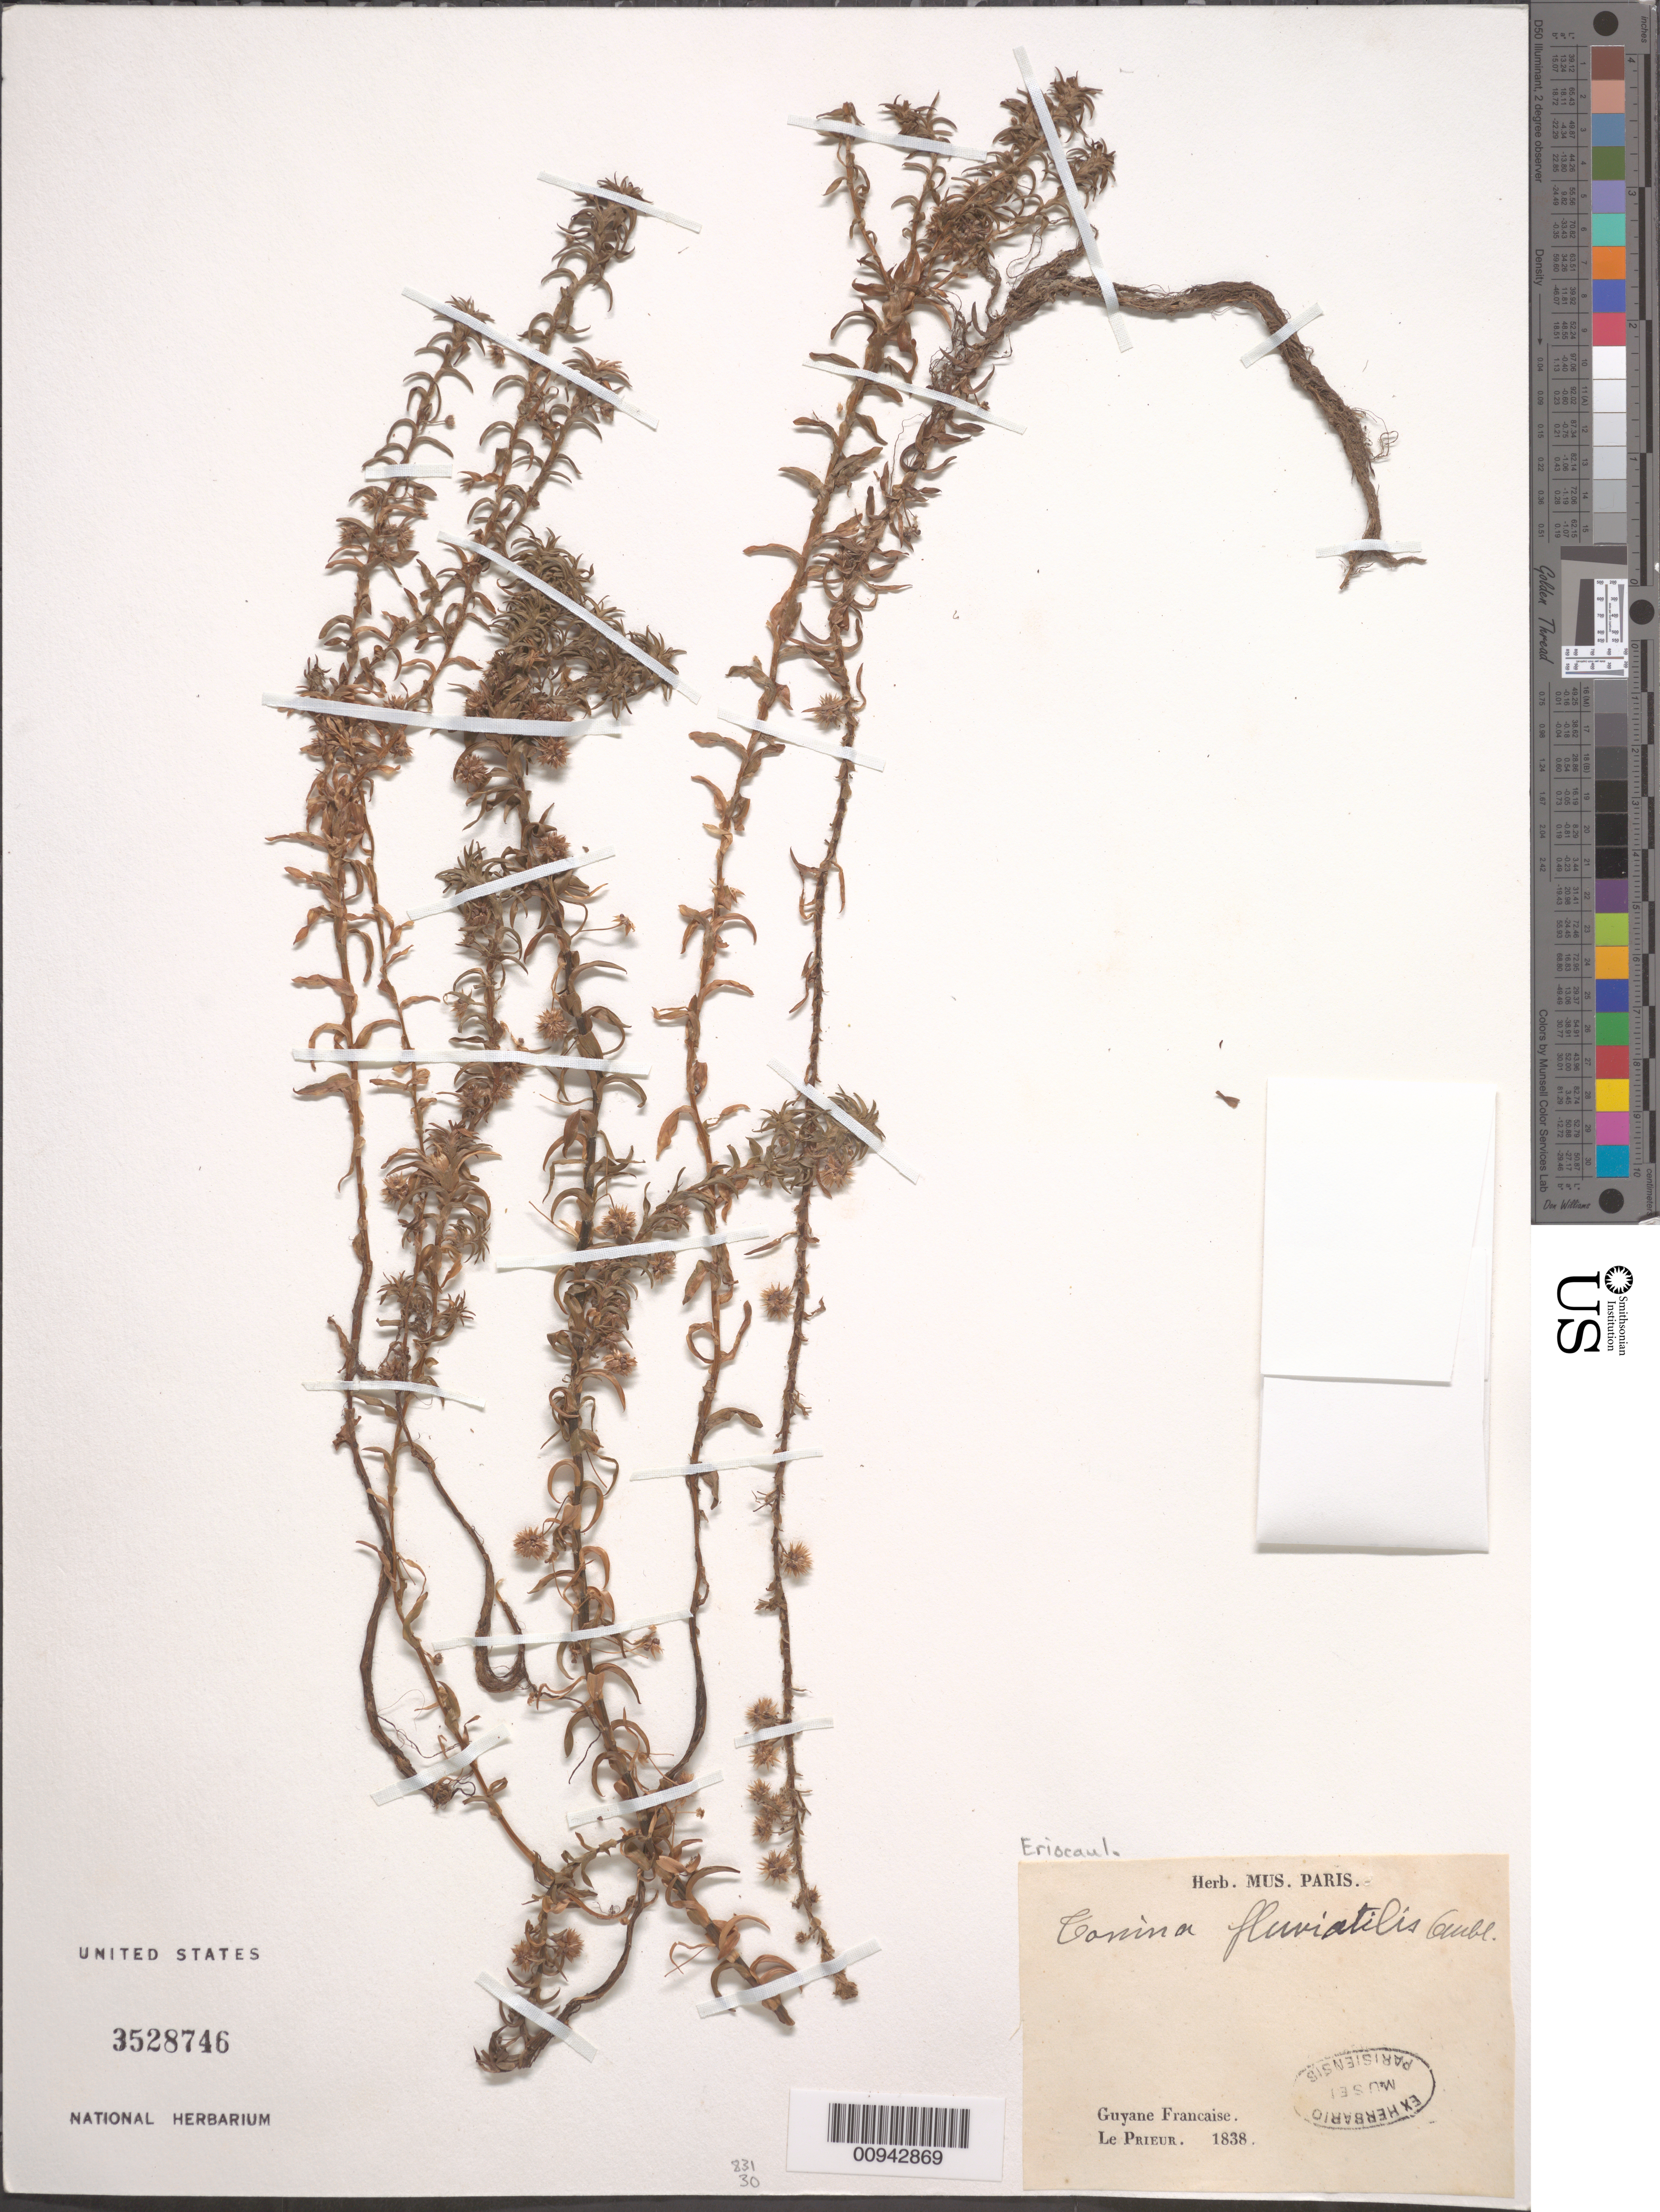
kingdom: Plantae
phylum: Tracheophyta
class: Liliopsida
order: Poales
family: Eriocaulaceae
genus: Tonina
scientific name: Tonina fluviatilis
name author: Aubl.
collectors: F. M. R. Leprieur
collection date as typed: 1838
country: French Guiana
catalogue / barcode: US 3528746